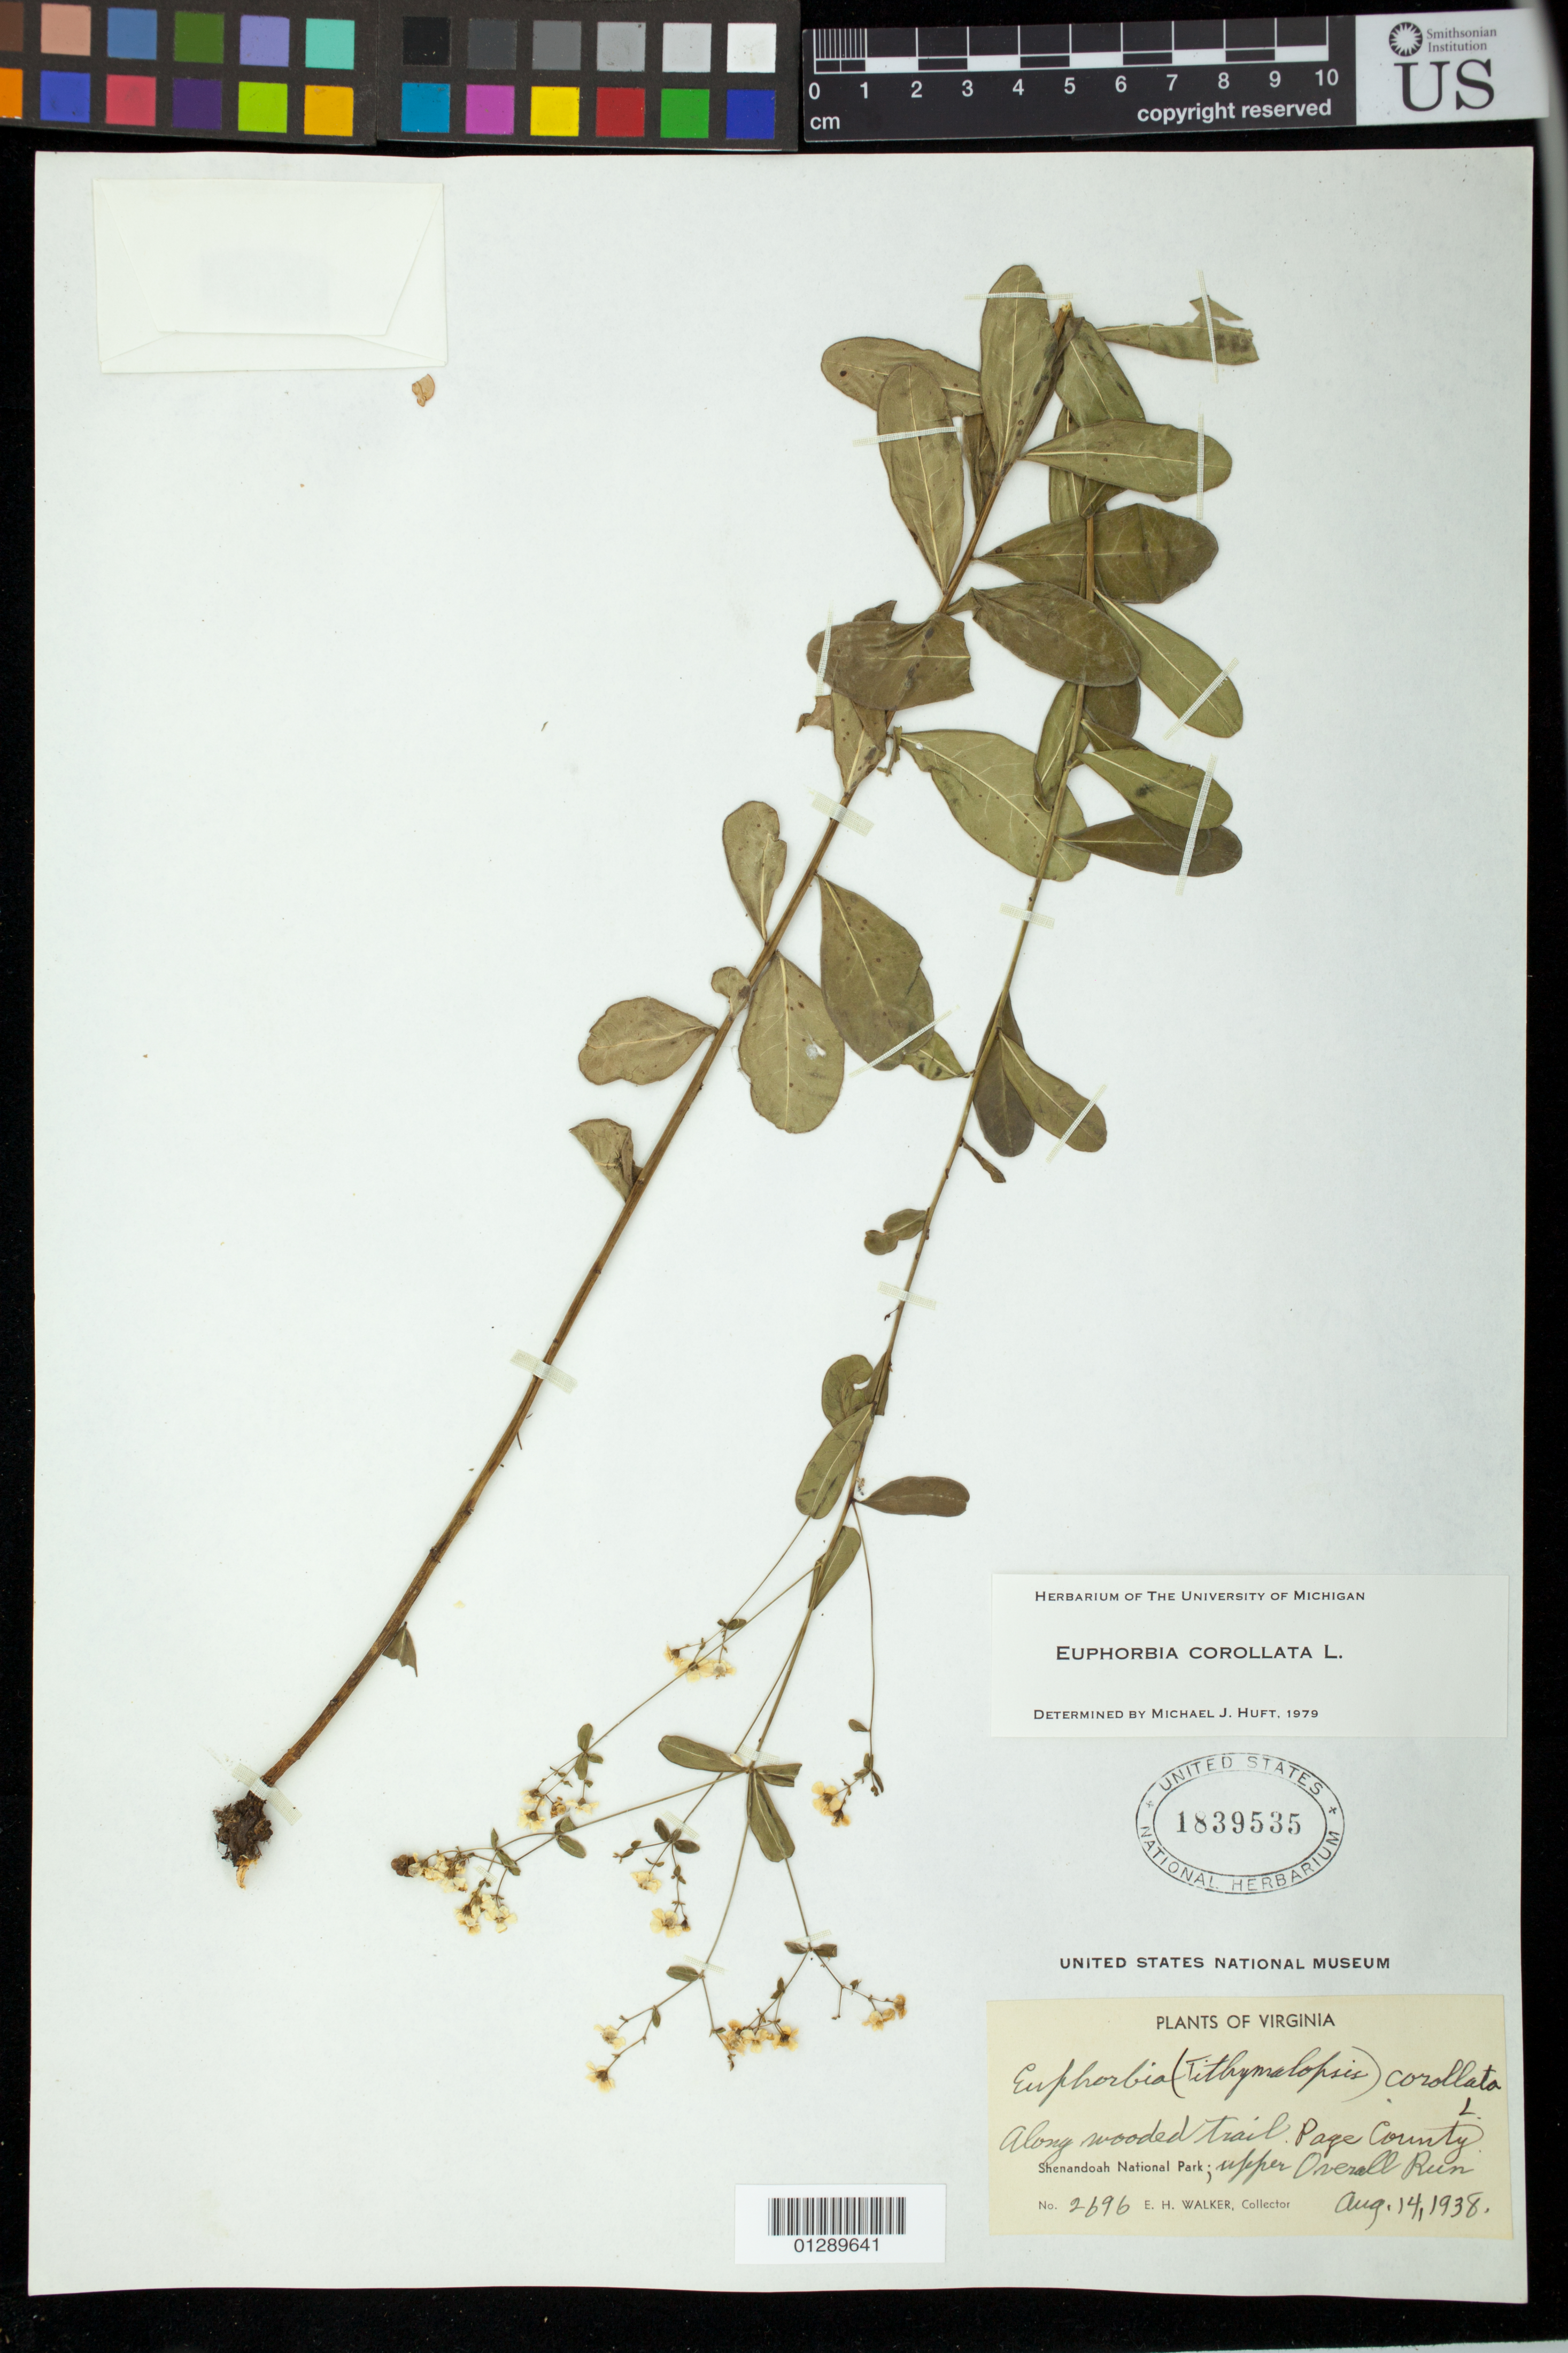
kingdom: Plantae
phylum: Tracheophyta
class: Magnoliopsida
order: Malpighiales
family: Euphorbiaceae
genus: Euphorbia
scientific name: Euphorbia corollata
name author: L.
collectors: E. H. Walker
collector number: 2696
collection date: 1938-08-14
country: United States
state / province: Virginia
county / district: Page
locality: Shenandoah National Park, upper Overall Run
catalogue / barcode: US 1839535